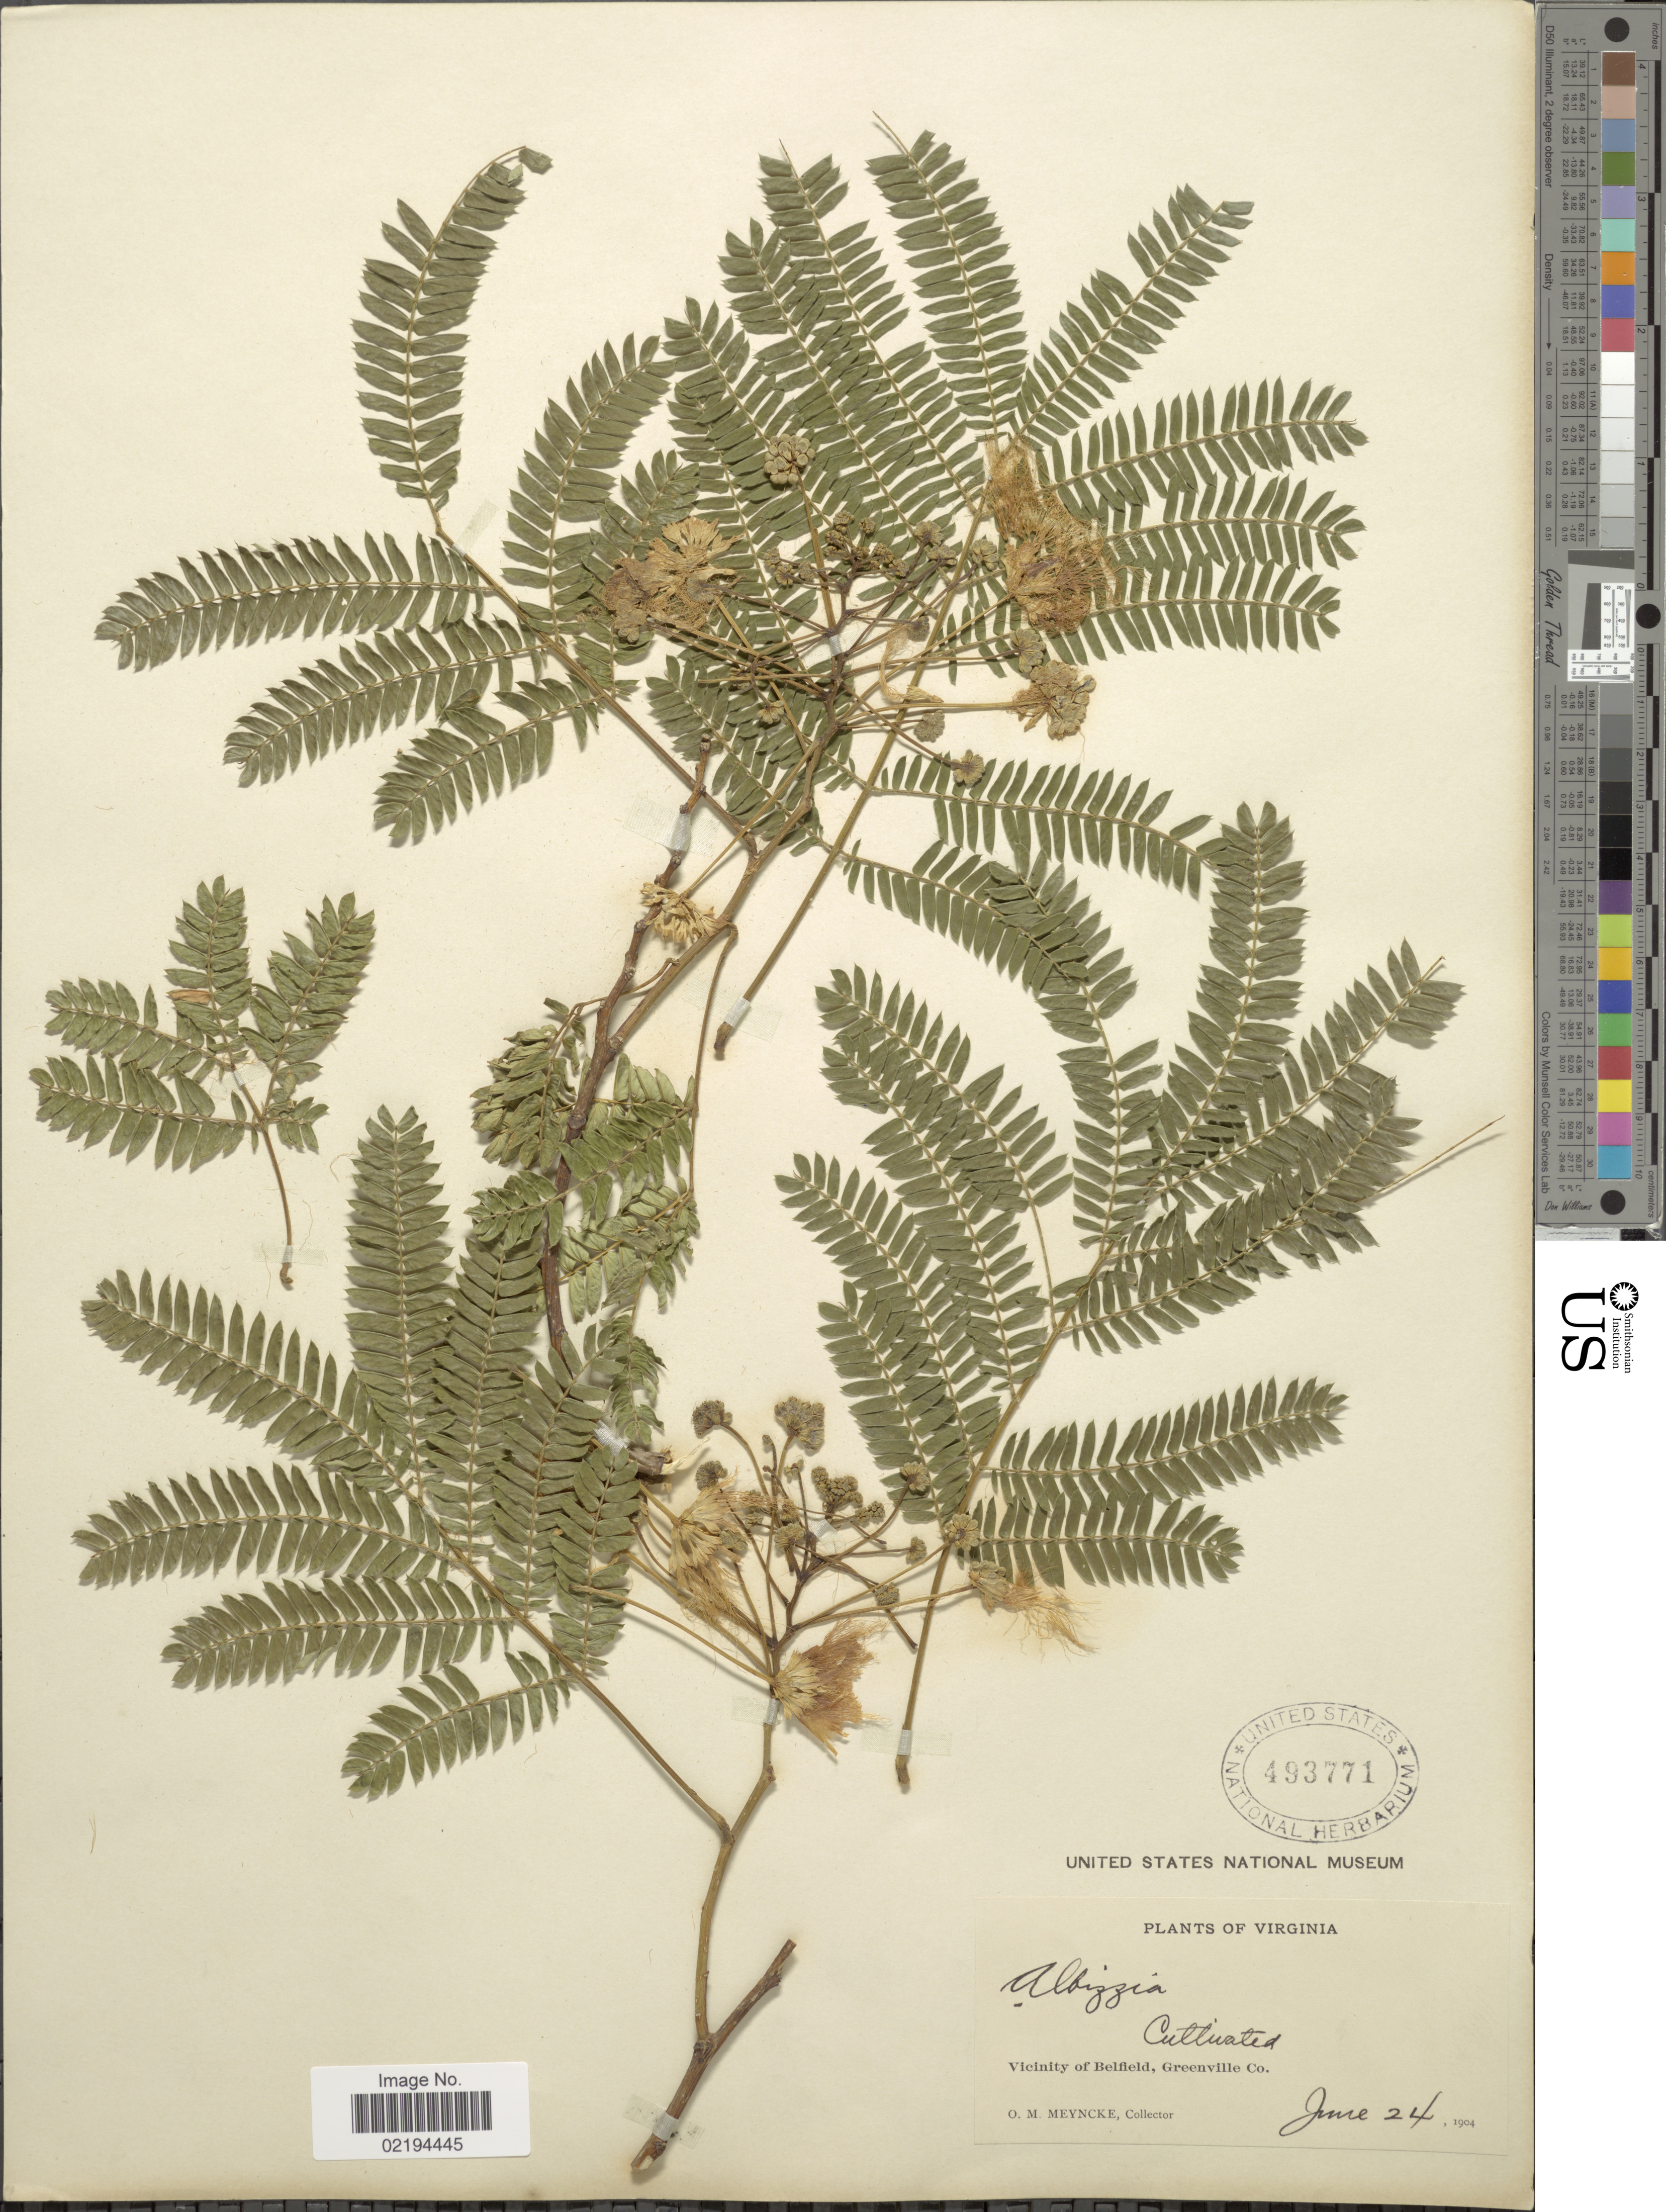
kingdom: Plantae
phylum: Tracheophyta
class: Magnoliopsida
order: Fabales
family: Fabaceae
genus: Albizia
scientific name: Albizia julibrissin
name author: Durazz.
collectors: O. Meyncke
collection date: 1904-06-24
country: United States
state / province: Virginia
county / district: Greensville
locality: Cultivated, Vicinity of Belfield.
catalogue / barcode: US 493771